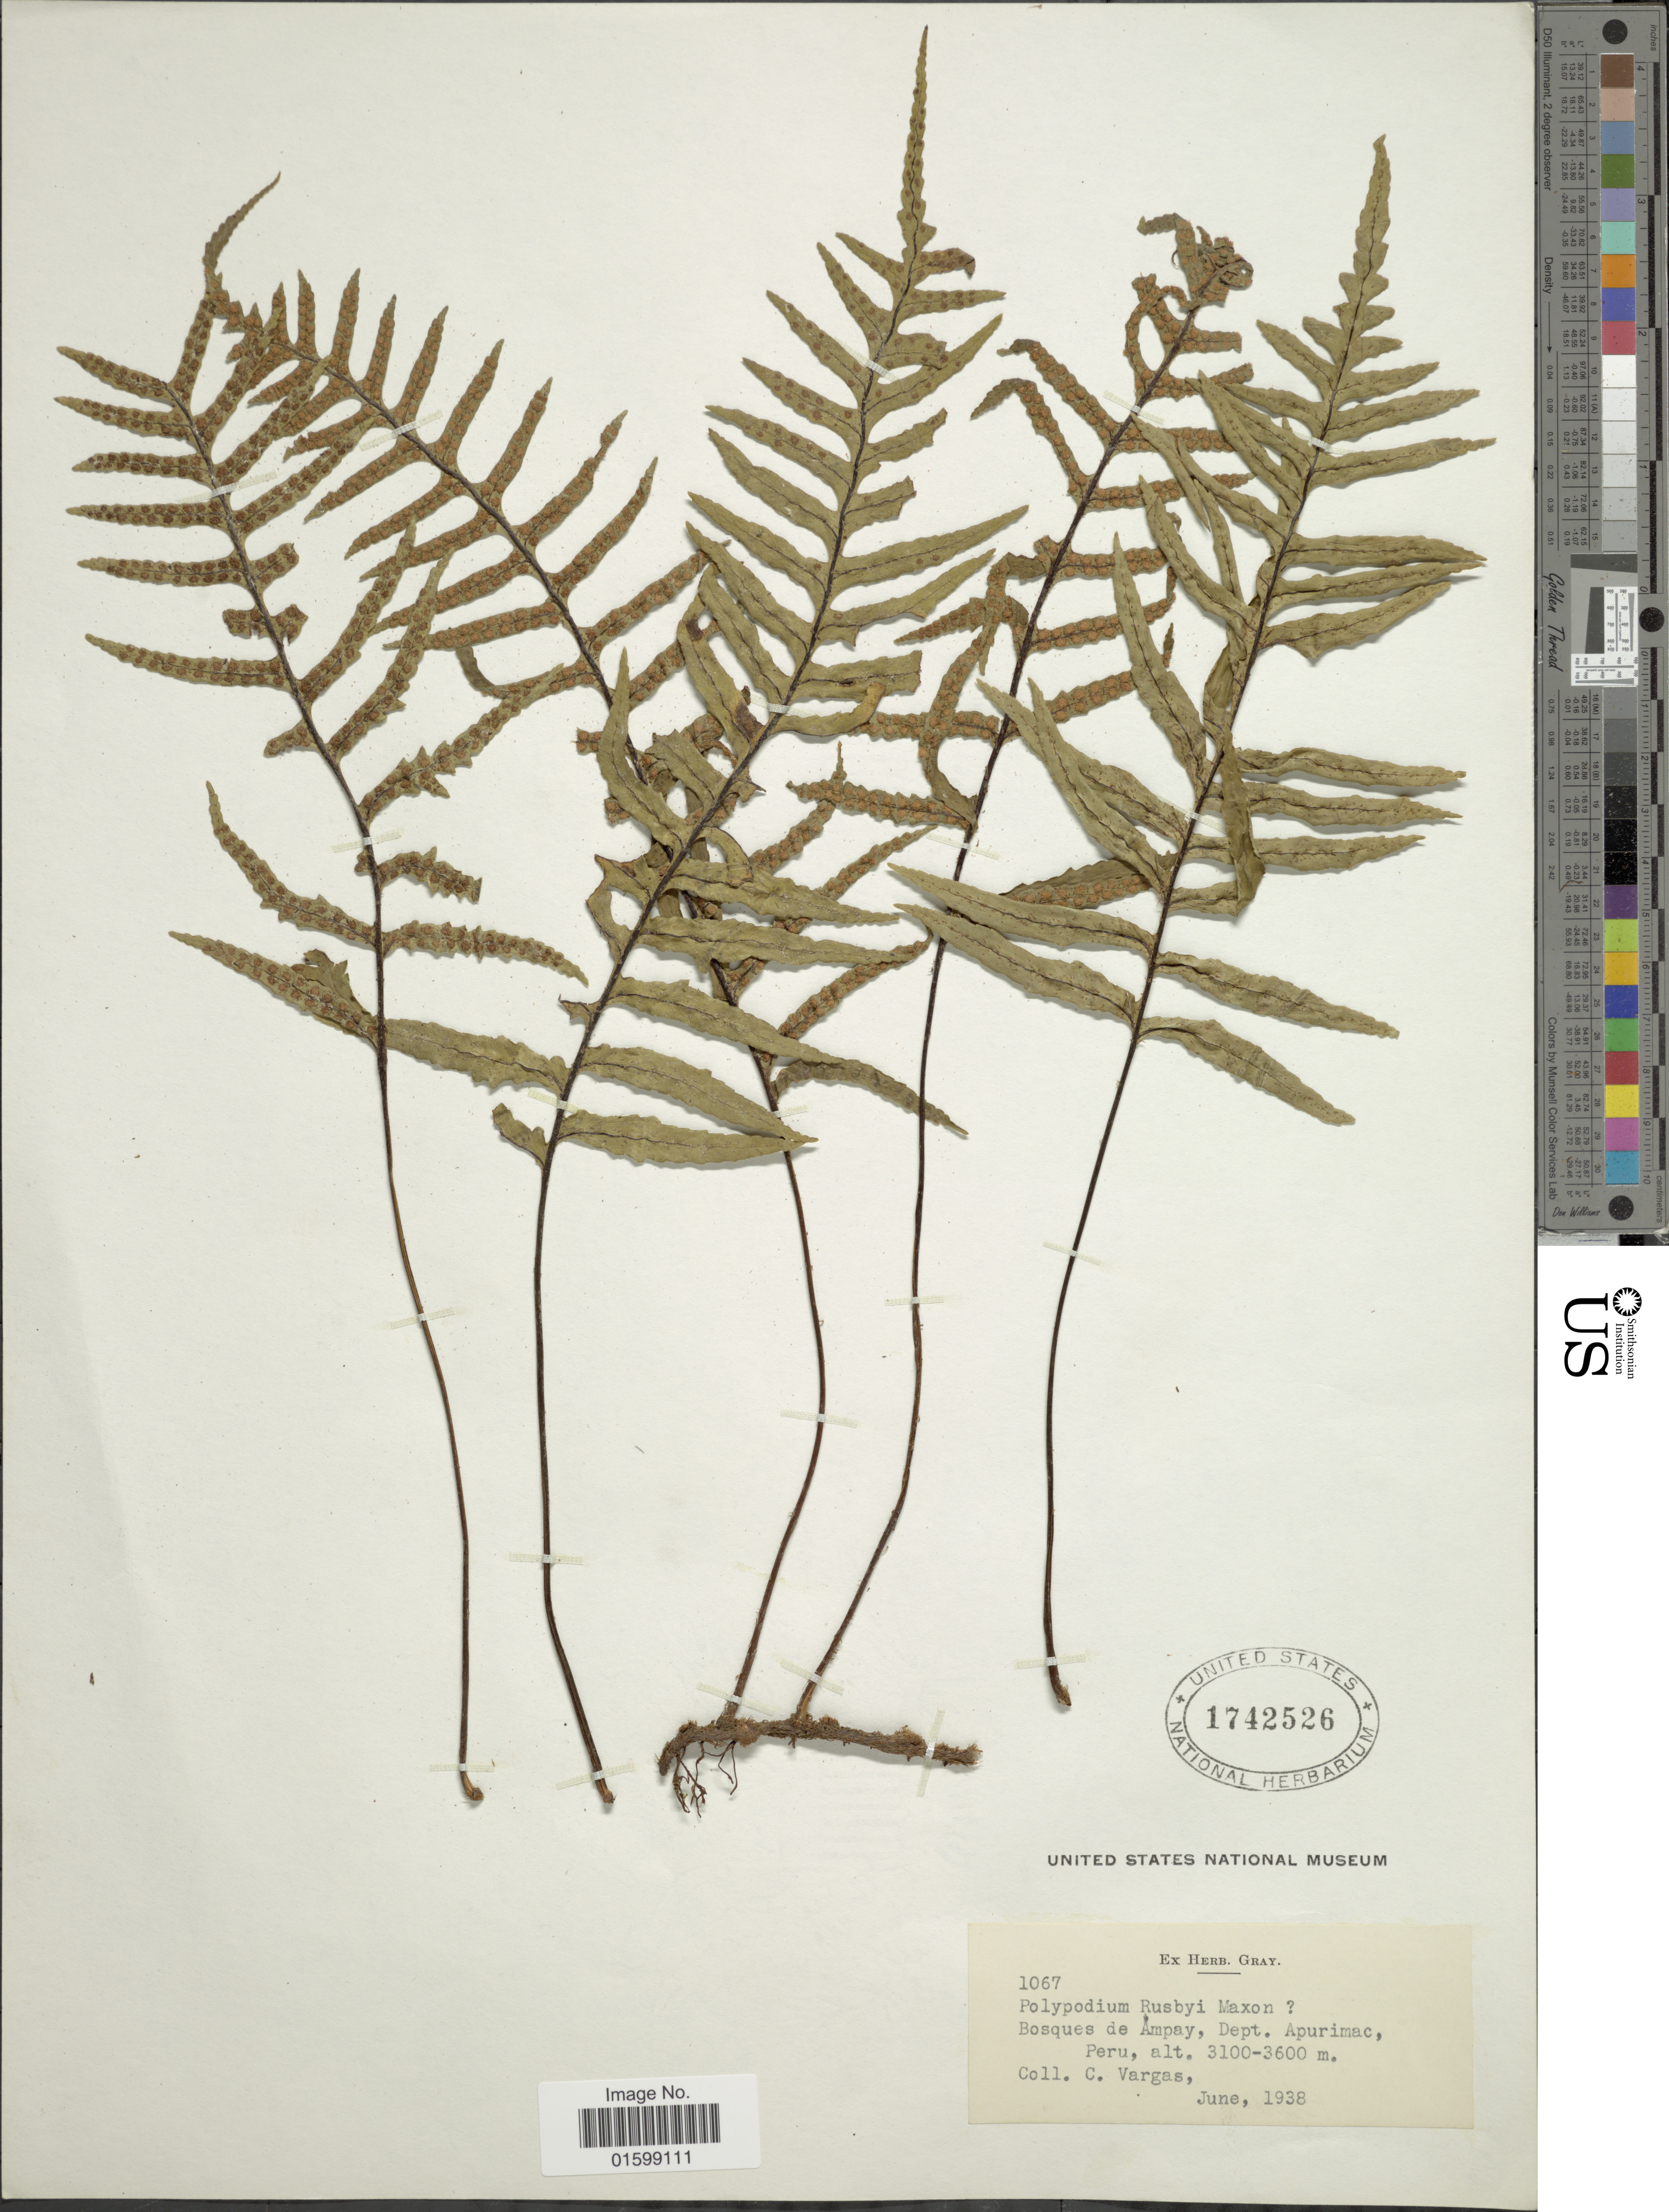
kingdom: Plantae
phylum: Tracheophyta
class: Polypodiopsida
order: Polypodiales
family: Polypodiaceae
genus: Pleopeltis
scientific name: Pleopeltis buchtienii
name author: (Christ & Rosenst.) A.R. Sm.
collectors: C. Vargas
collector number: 1067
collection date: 1938-06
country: Peru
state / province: Apurímac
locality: Bosques de Ampay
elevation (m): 3100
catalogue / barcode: US 1742526